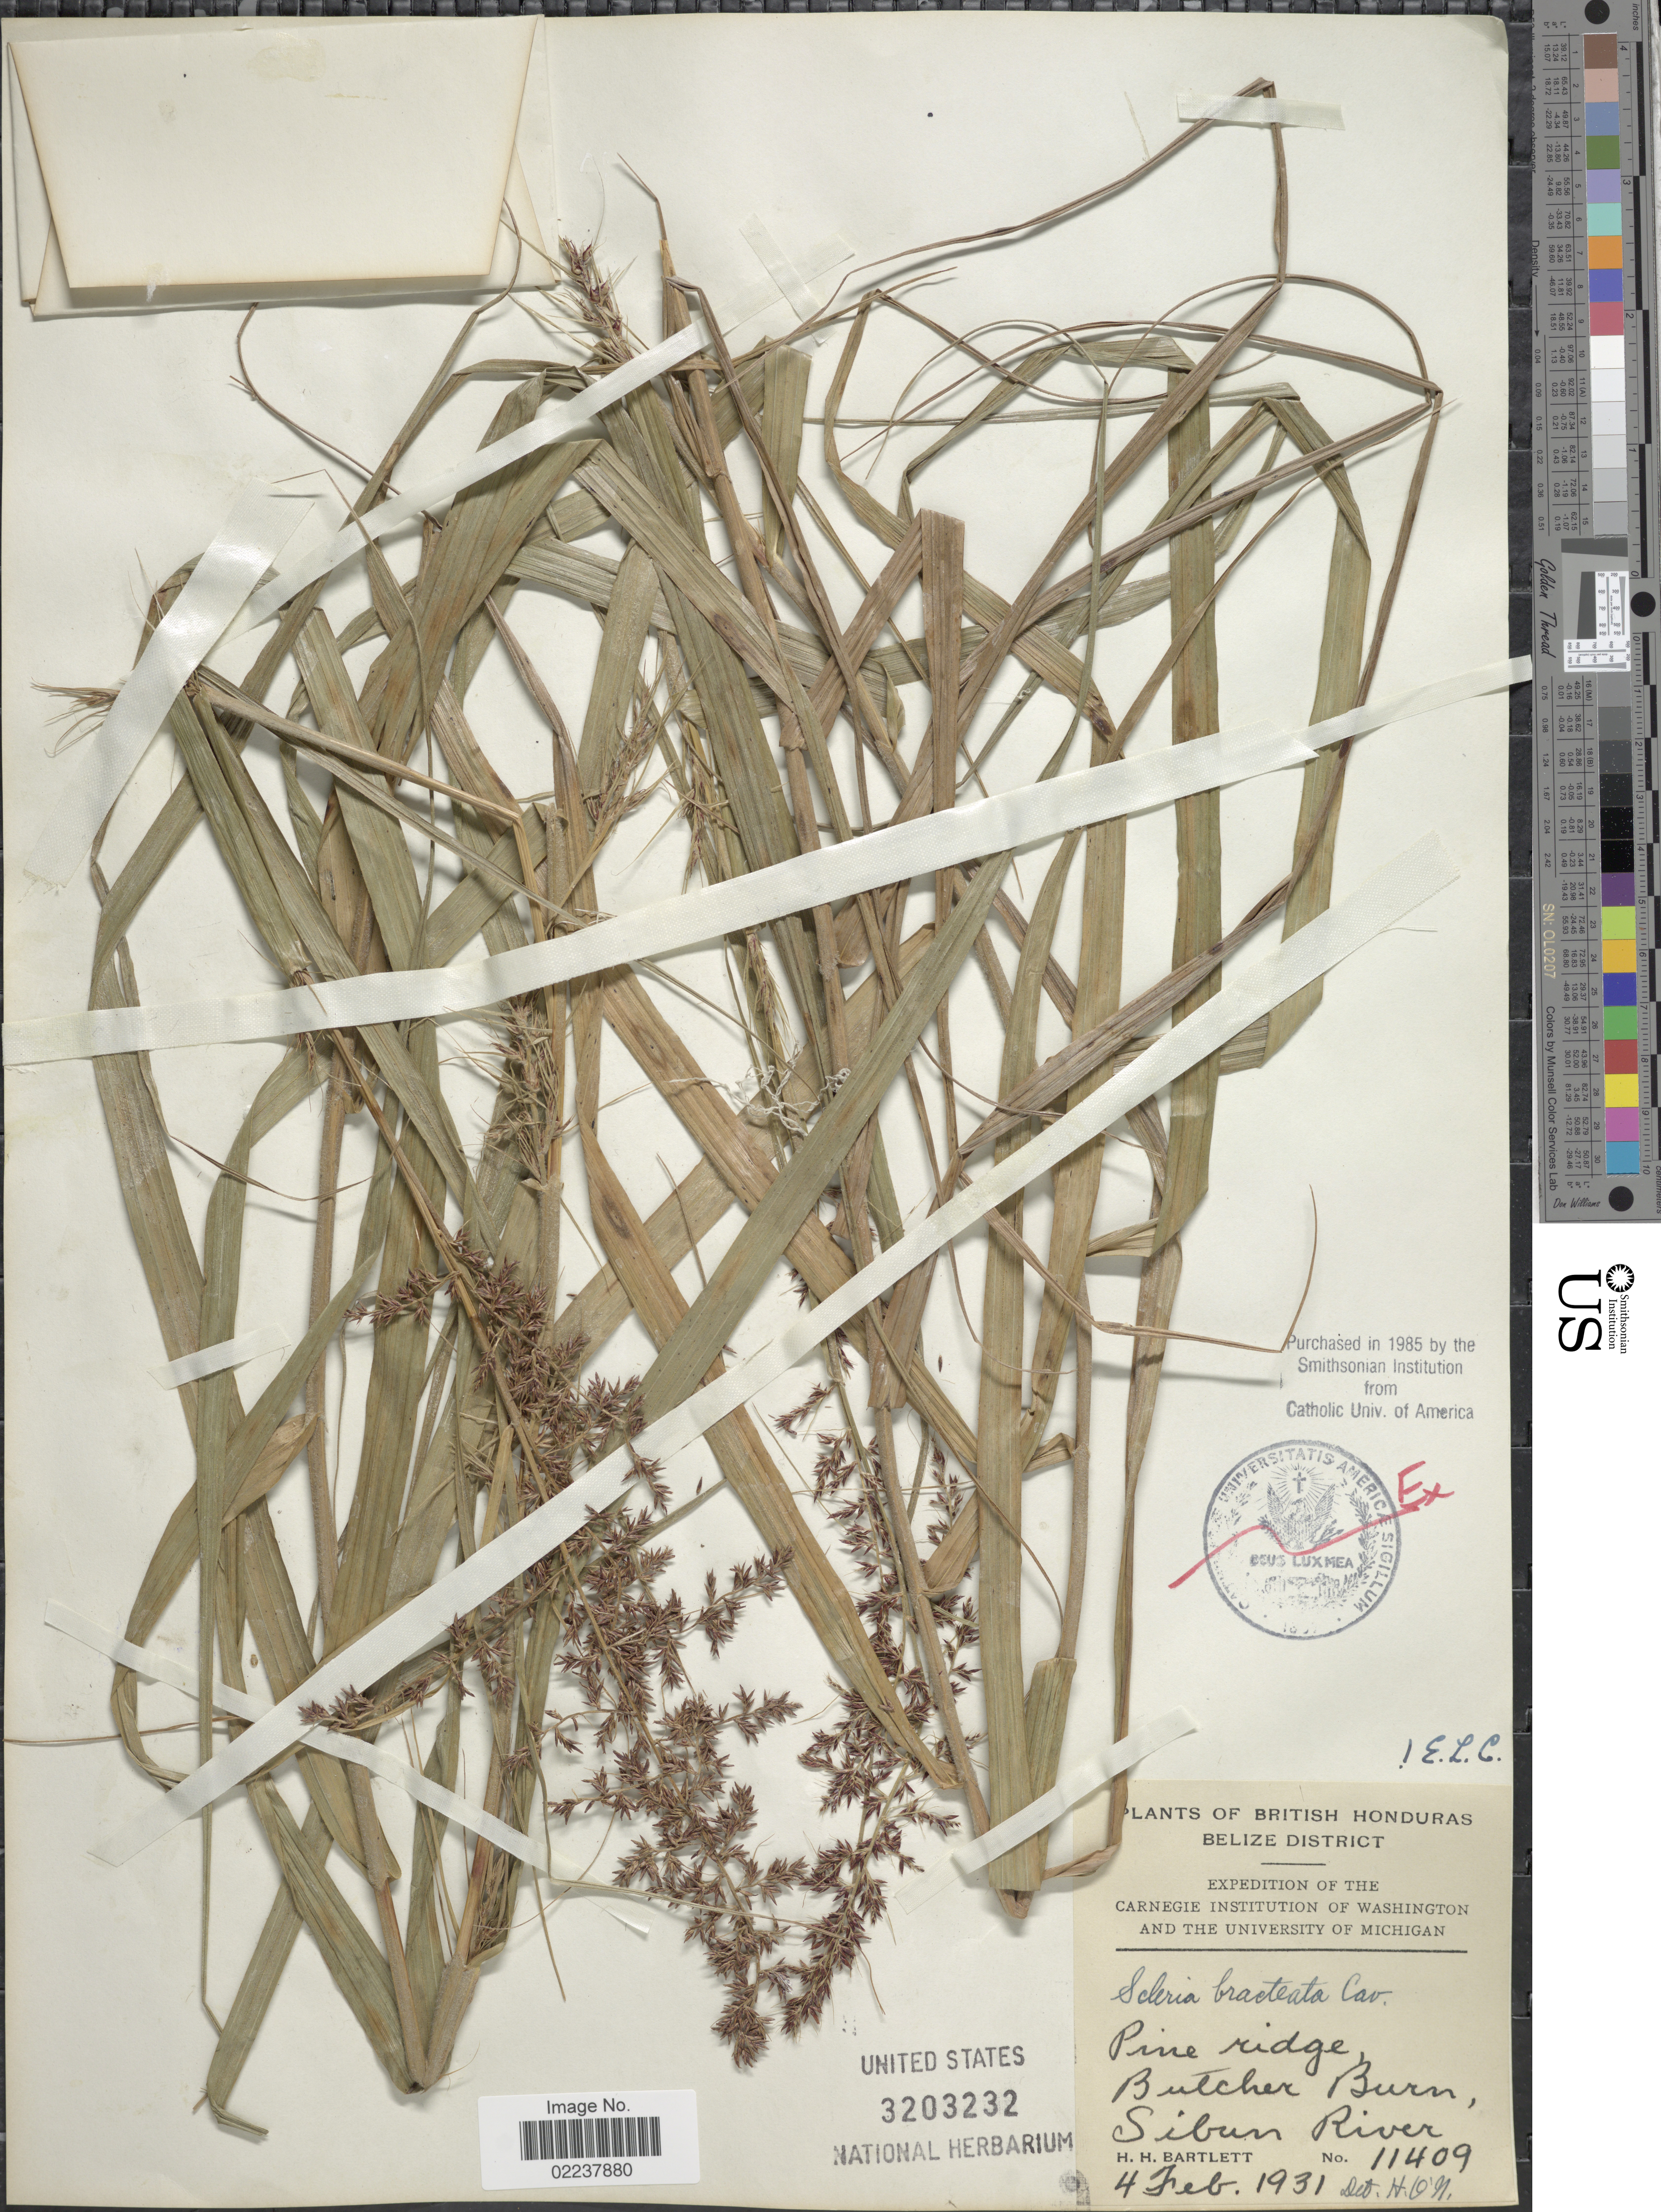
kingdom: Plantae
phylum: Tracheophyta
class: Liliopsida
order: Poales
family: Cyperaceae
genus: Scleria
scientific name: Scleria bracteata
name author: Cav.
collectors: H. H. Bartlett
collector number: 11409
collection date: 1931-02-04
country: Belize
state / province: Belize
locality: British Honduras, Belize District, Pine ridge, Butcher Burn, Sibun River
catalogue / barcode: US 3203232